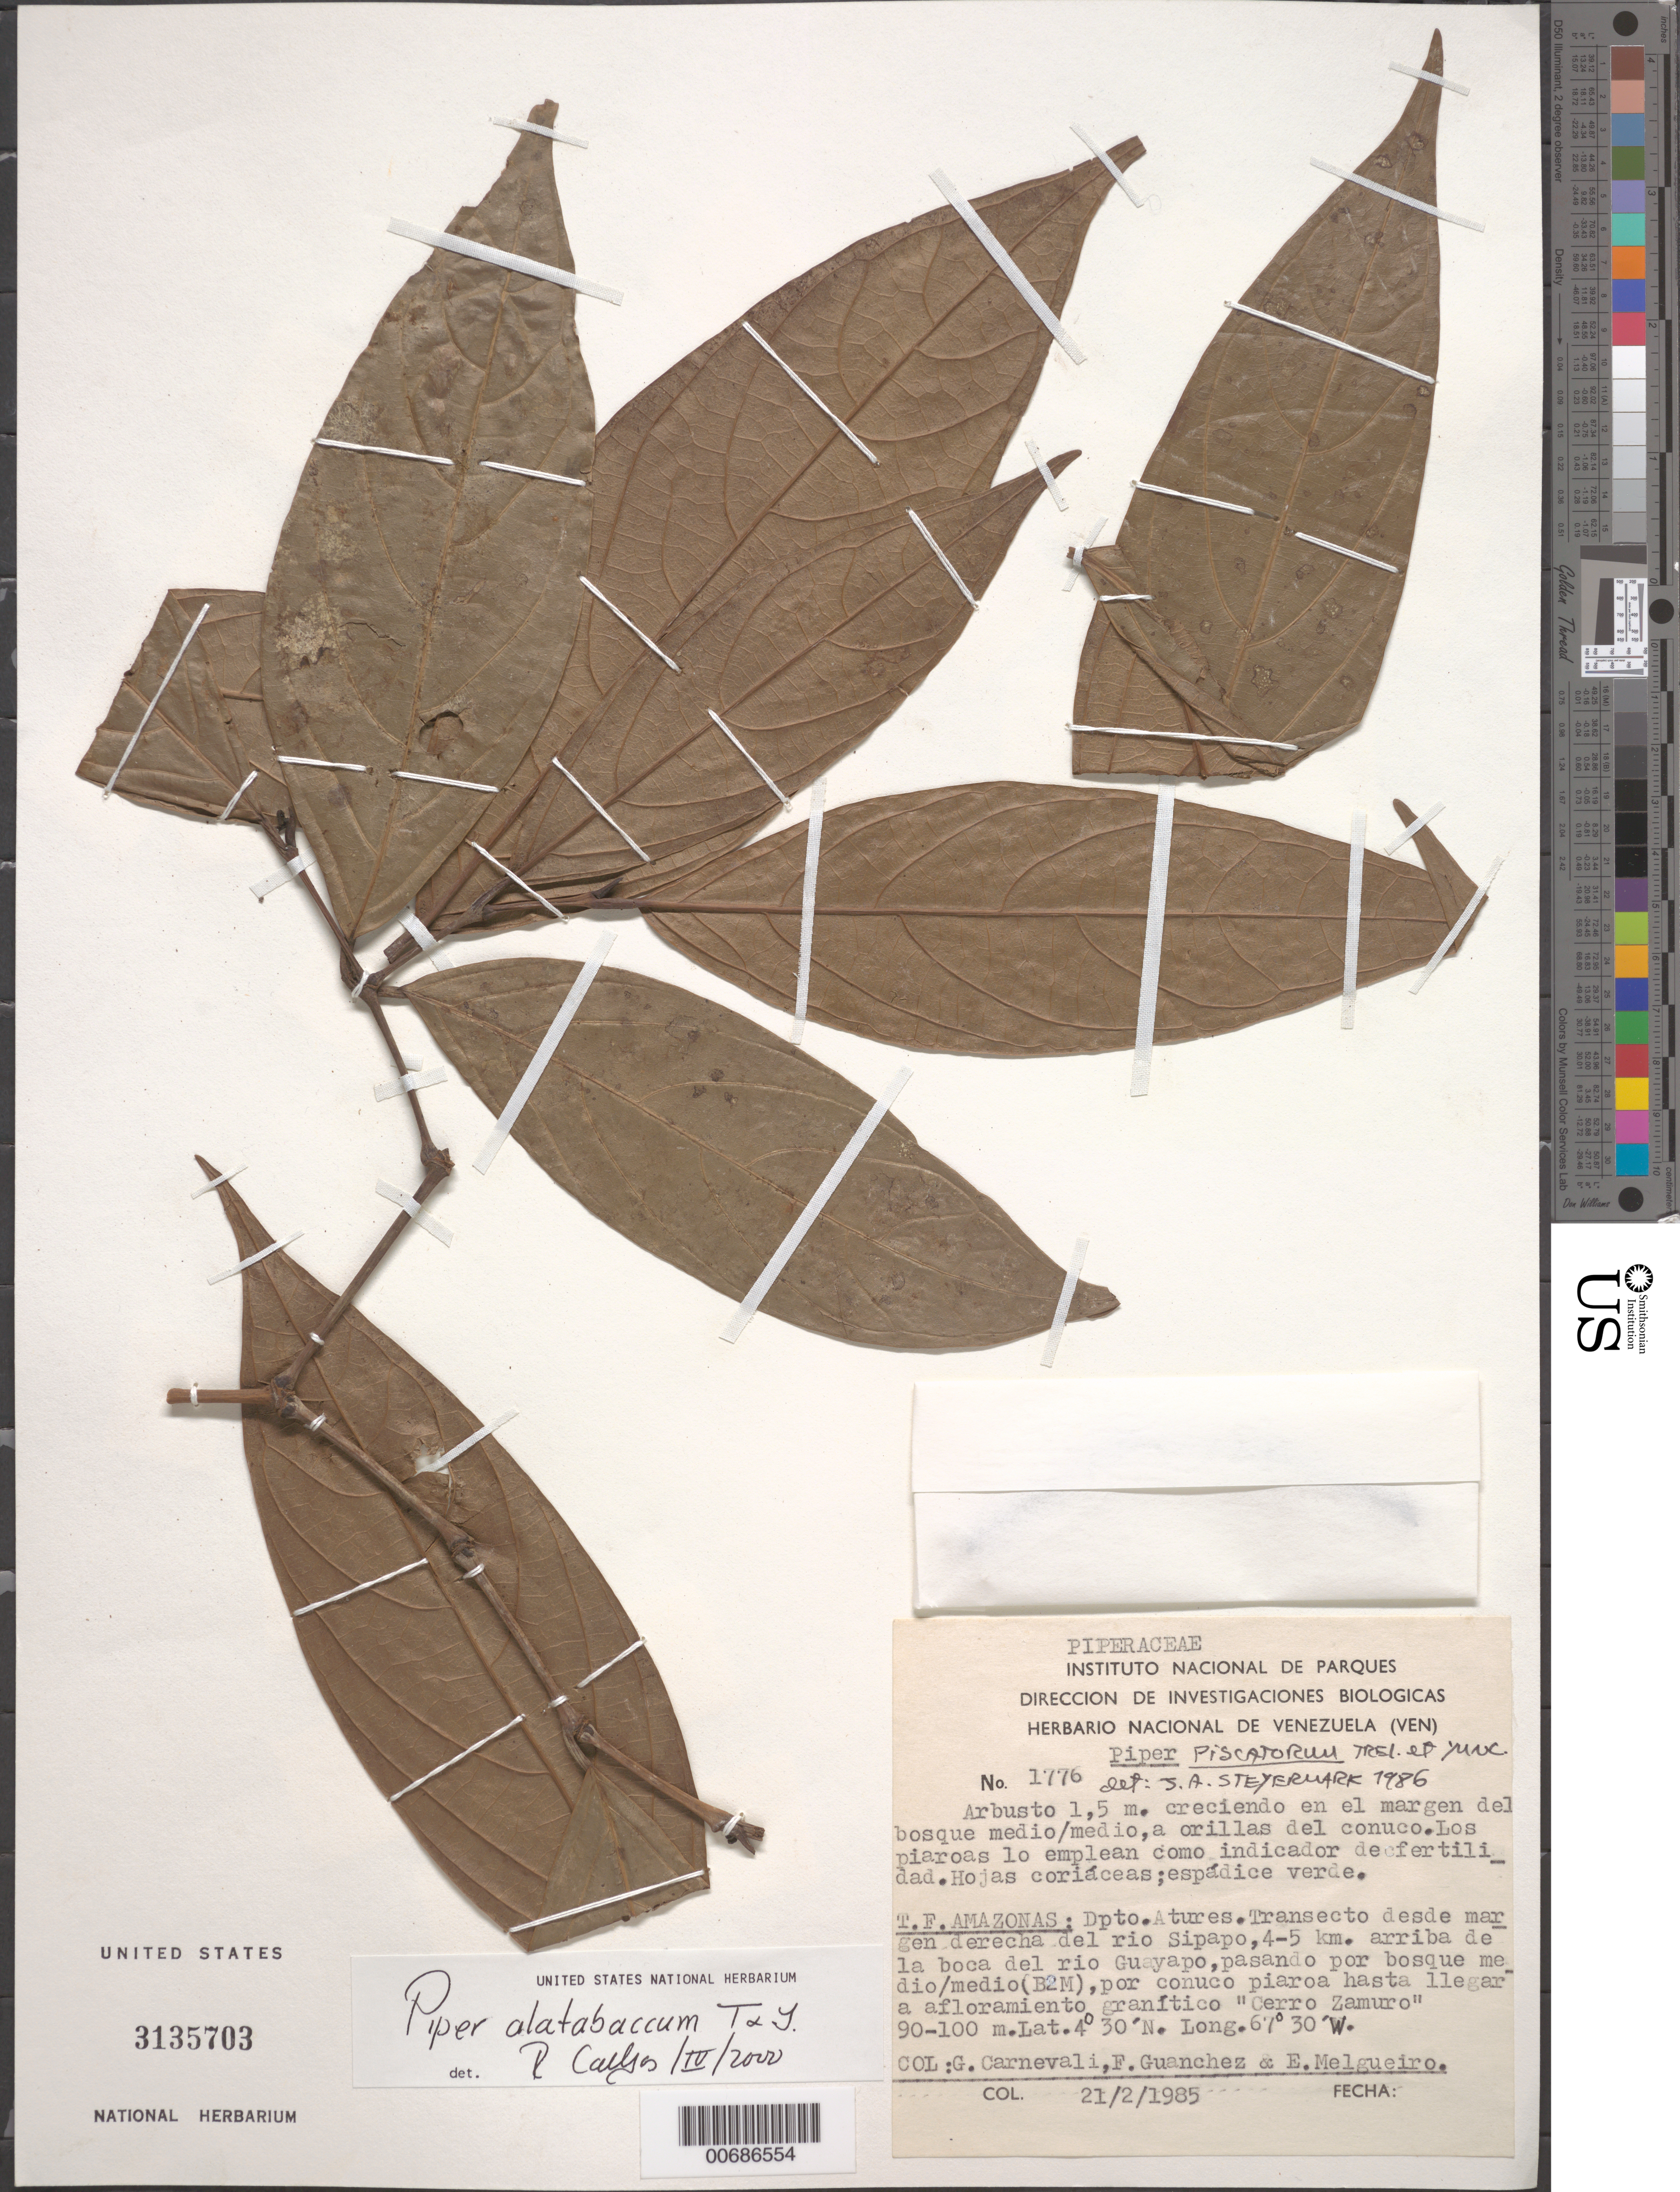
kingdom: Plantae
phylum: Tracheophyta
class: Magnoliopsida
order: Piperales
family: Piperaceae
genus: Piper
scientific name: Piper alatabaccum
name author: Trel. & Yunck.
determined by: Callejas, Ricardo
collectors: G. Carnevali, F. Guánchez M. & E. Melgueiro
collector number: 1776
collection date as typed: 21-Feb-85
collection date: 1985-02-21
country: Venezuela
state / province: Amazonas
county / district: Atures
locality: Río Sipapo, 4-5 km arriba de la boca del Río Guayapo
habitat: Pasnado por bosque medio/medio (B2M), por conuco piaroa hasta llegar a afloramiento granitico "Cerro Zamuro"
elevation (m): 90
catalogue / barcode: US 3135703